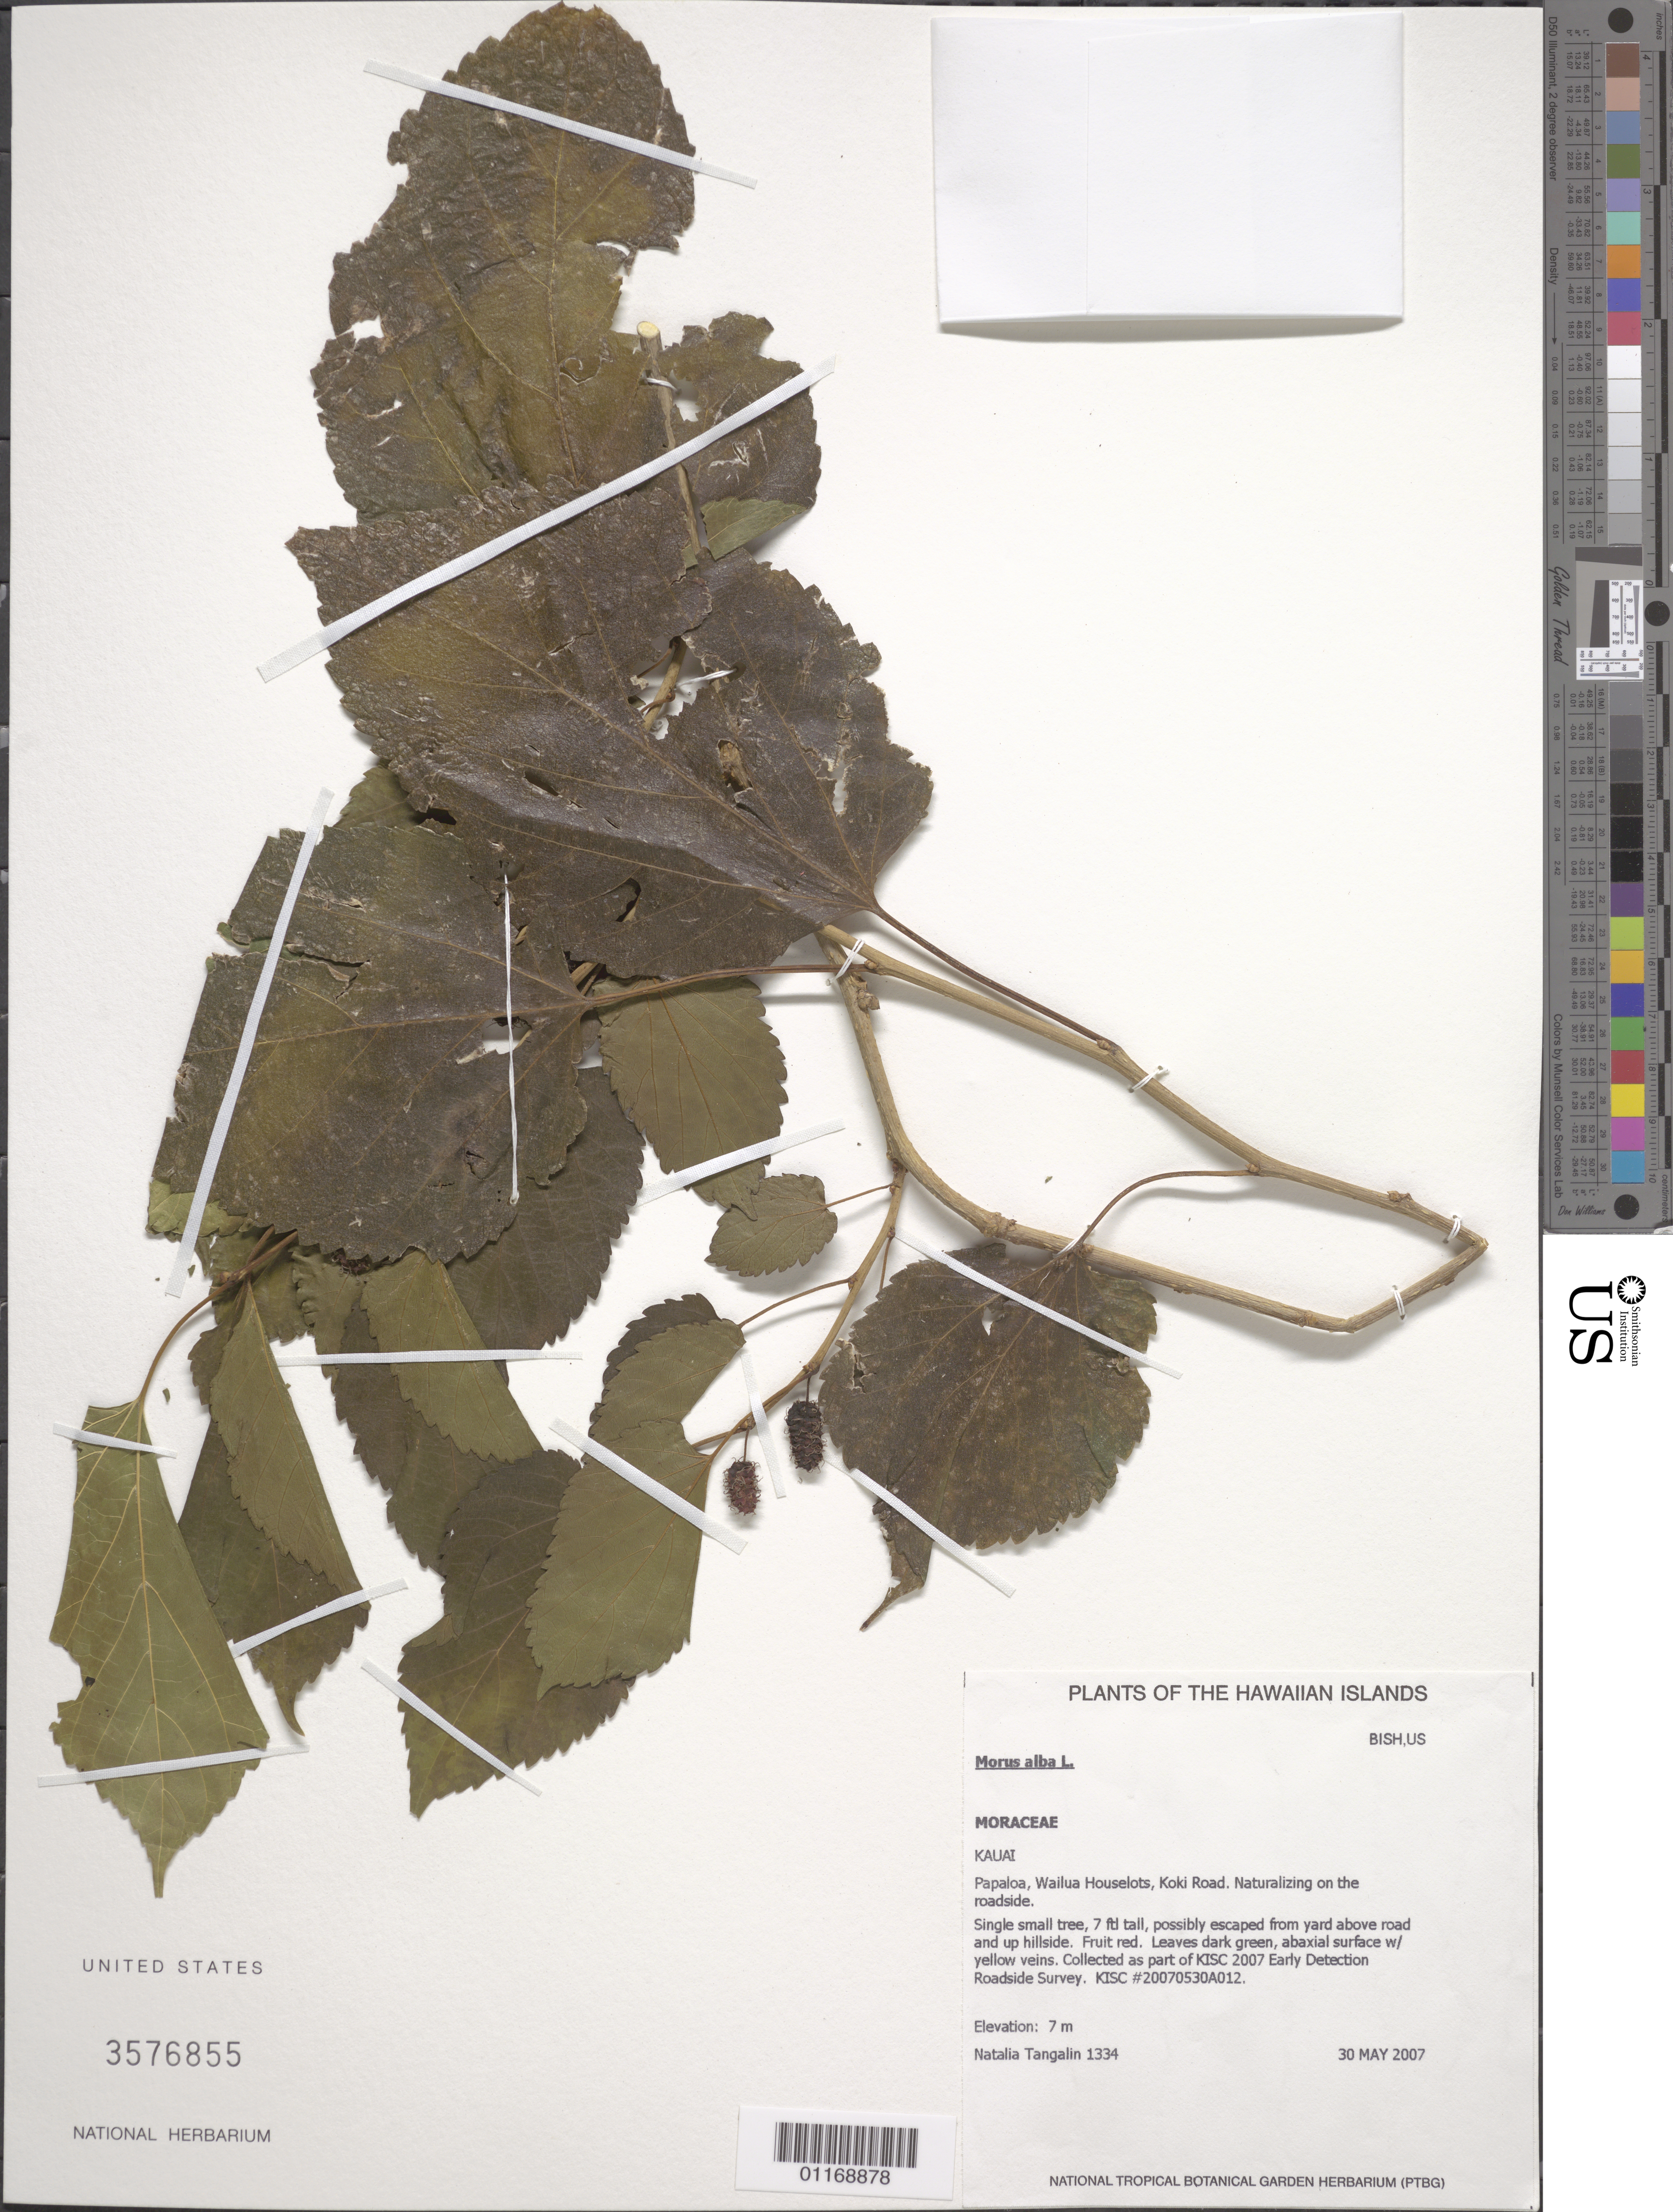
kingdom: Plantae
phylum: Tracheophyta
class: Magnoliopsida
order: Rosales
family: Moraceae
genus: Morus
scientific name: Morus alba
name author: L.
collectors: N. Tangalin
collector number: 1334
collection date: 2007-05-30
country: United States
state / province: Hawaii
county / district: Kauai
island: Kaua'i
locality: Papaloa, Wailua houselots, Koki Road.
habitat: Roadside.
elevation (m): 7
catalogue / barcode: US 3576855